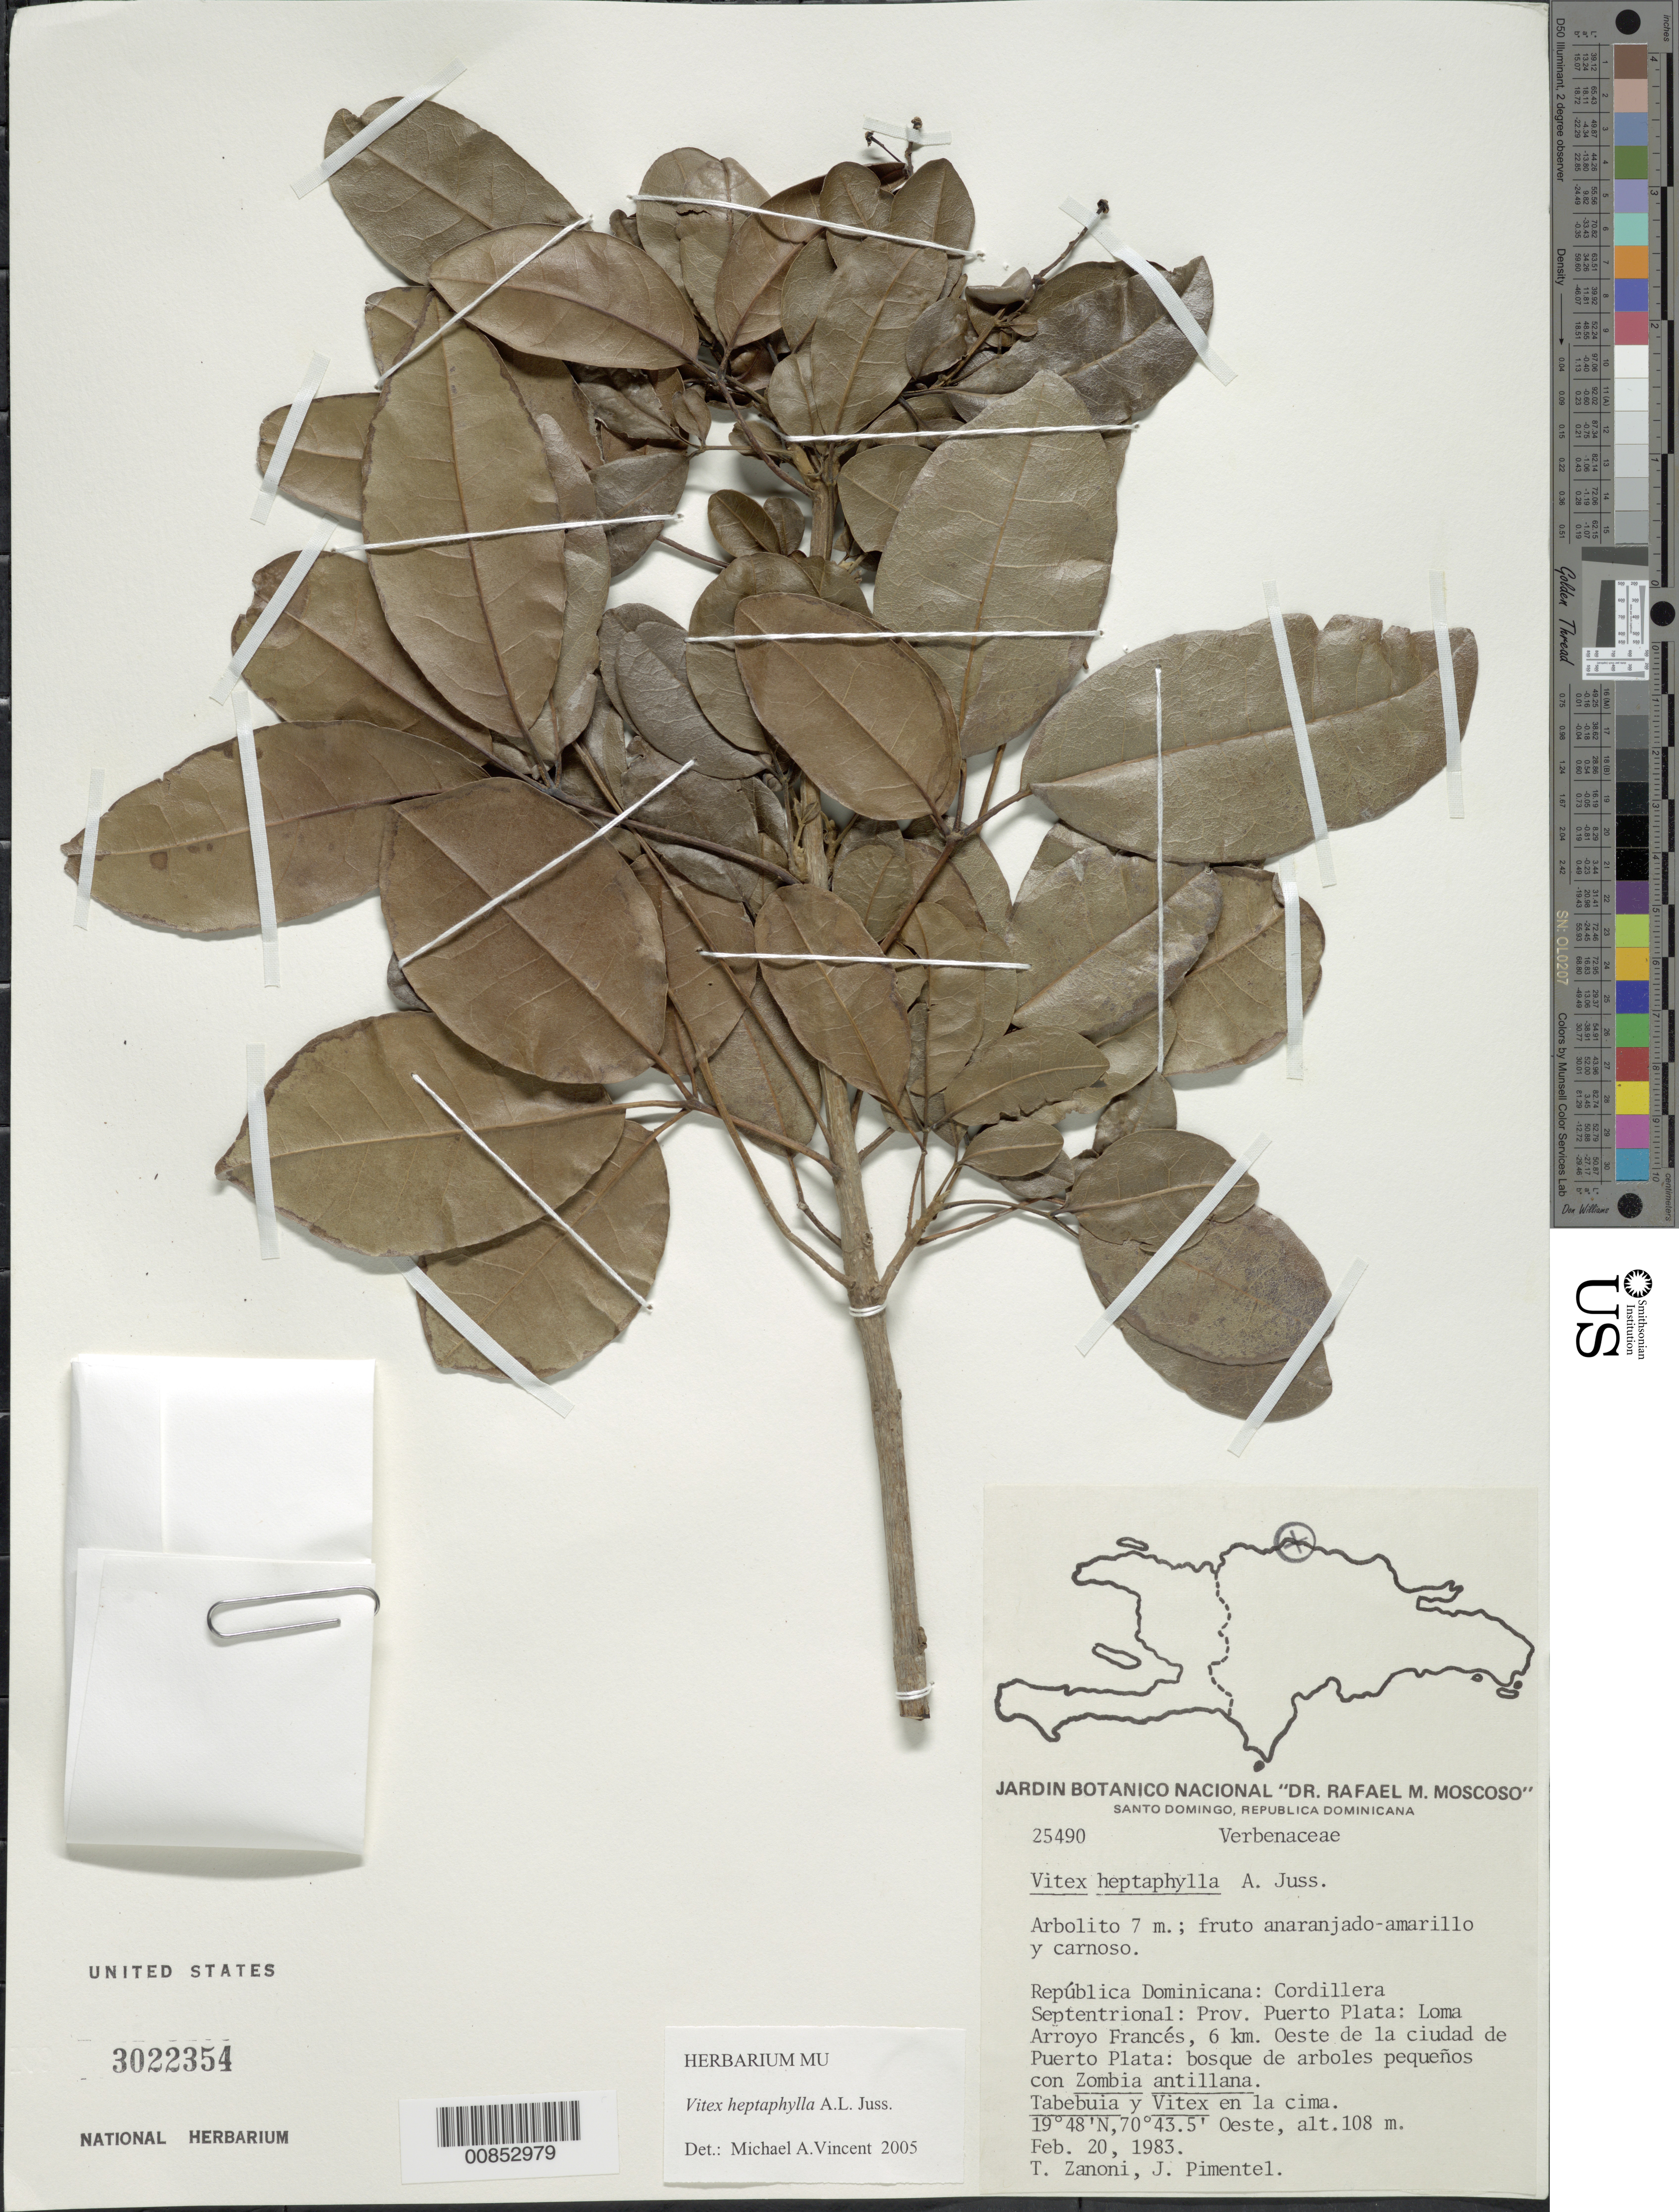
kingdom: Plantae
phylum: Tracheophyta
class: Magnoliopsida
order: Lamiales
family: Lamiaceae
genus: Vitex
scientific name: Vitex heptaphylla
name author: A. Juss.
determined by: Vincent, Michael A.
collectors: T. A. Zanoni & J. Pimentel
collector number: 25490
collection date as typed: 20 Feb 1983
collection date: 1983-02-20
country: Dominican Republic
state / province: Puerto Plata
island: Hispaniola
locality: Cordillera Septentrional, Loma Arroyo Francés, 6 km. oeste de la ciudad de Puerto Plata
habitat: Bosque de arboles pequeños con Zombia antillana, Tabebuia y Vitex en la cima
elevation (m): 108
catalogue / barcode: US 3022354